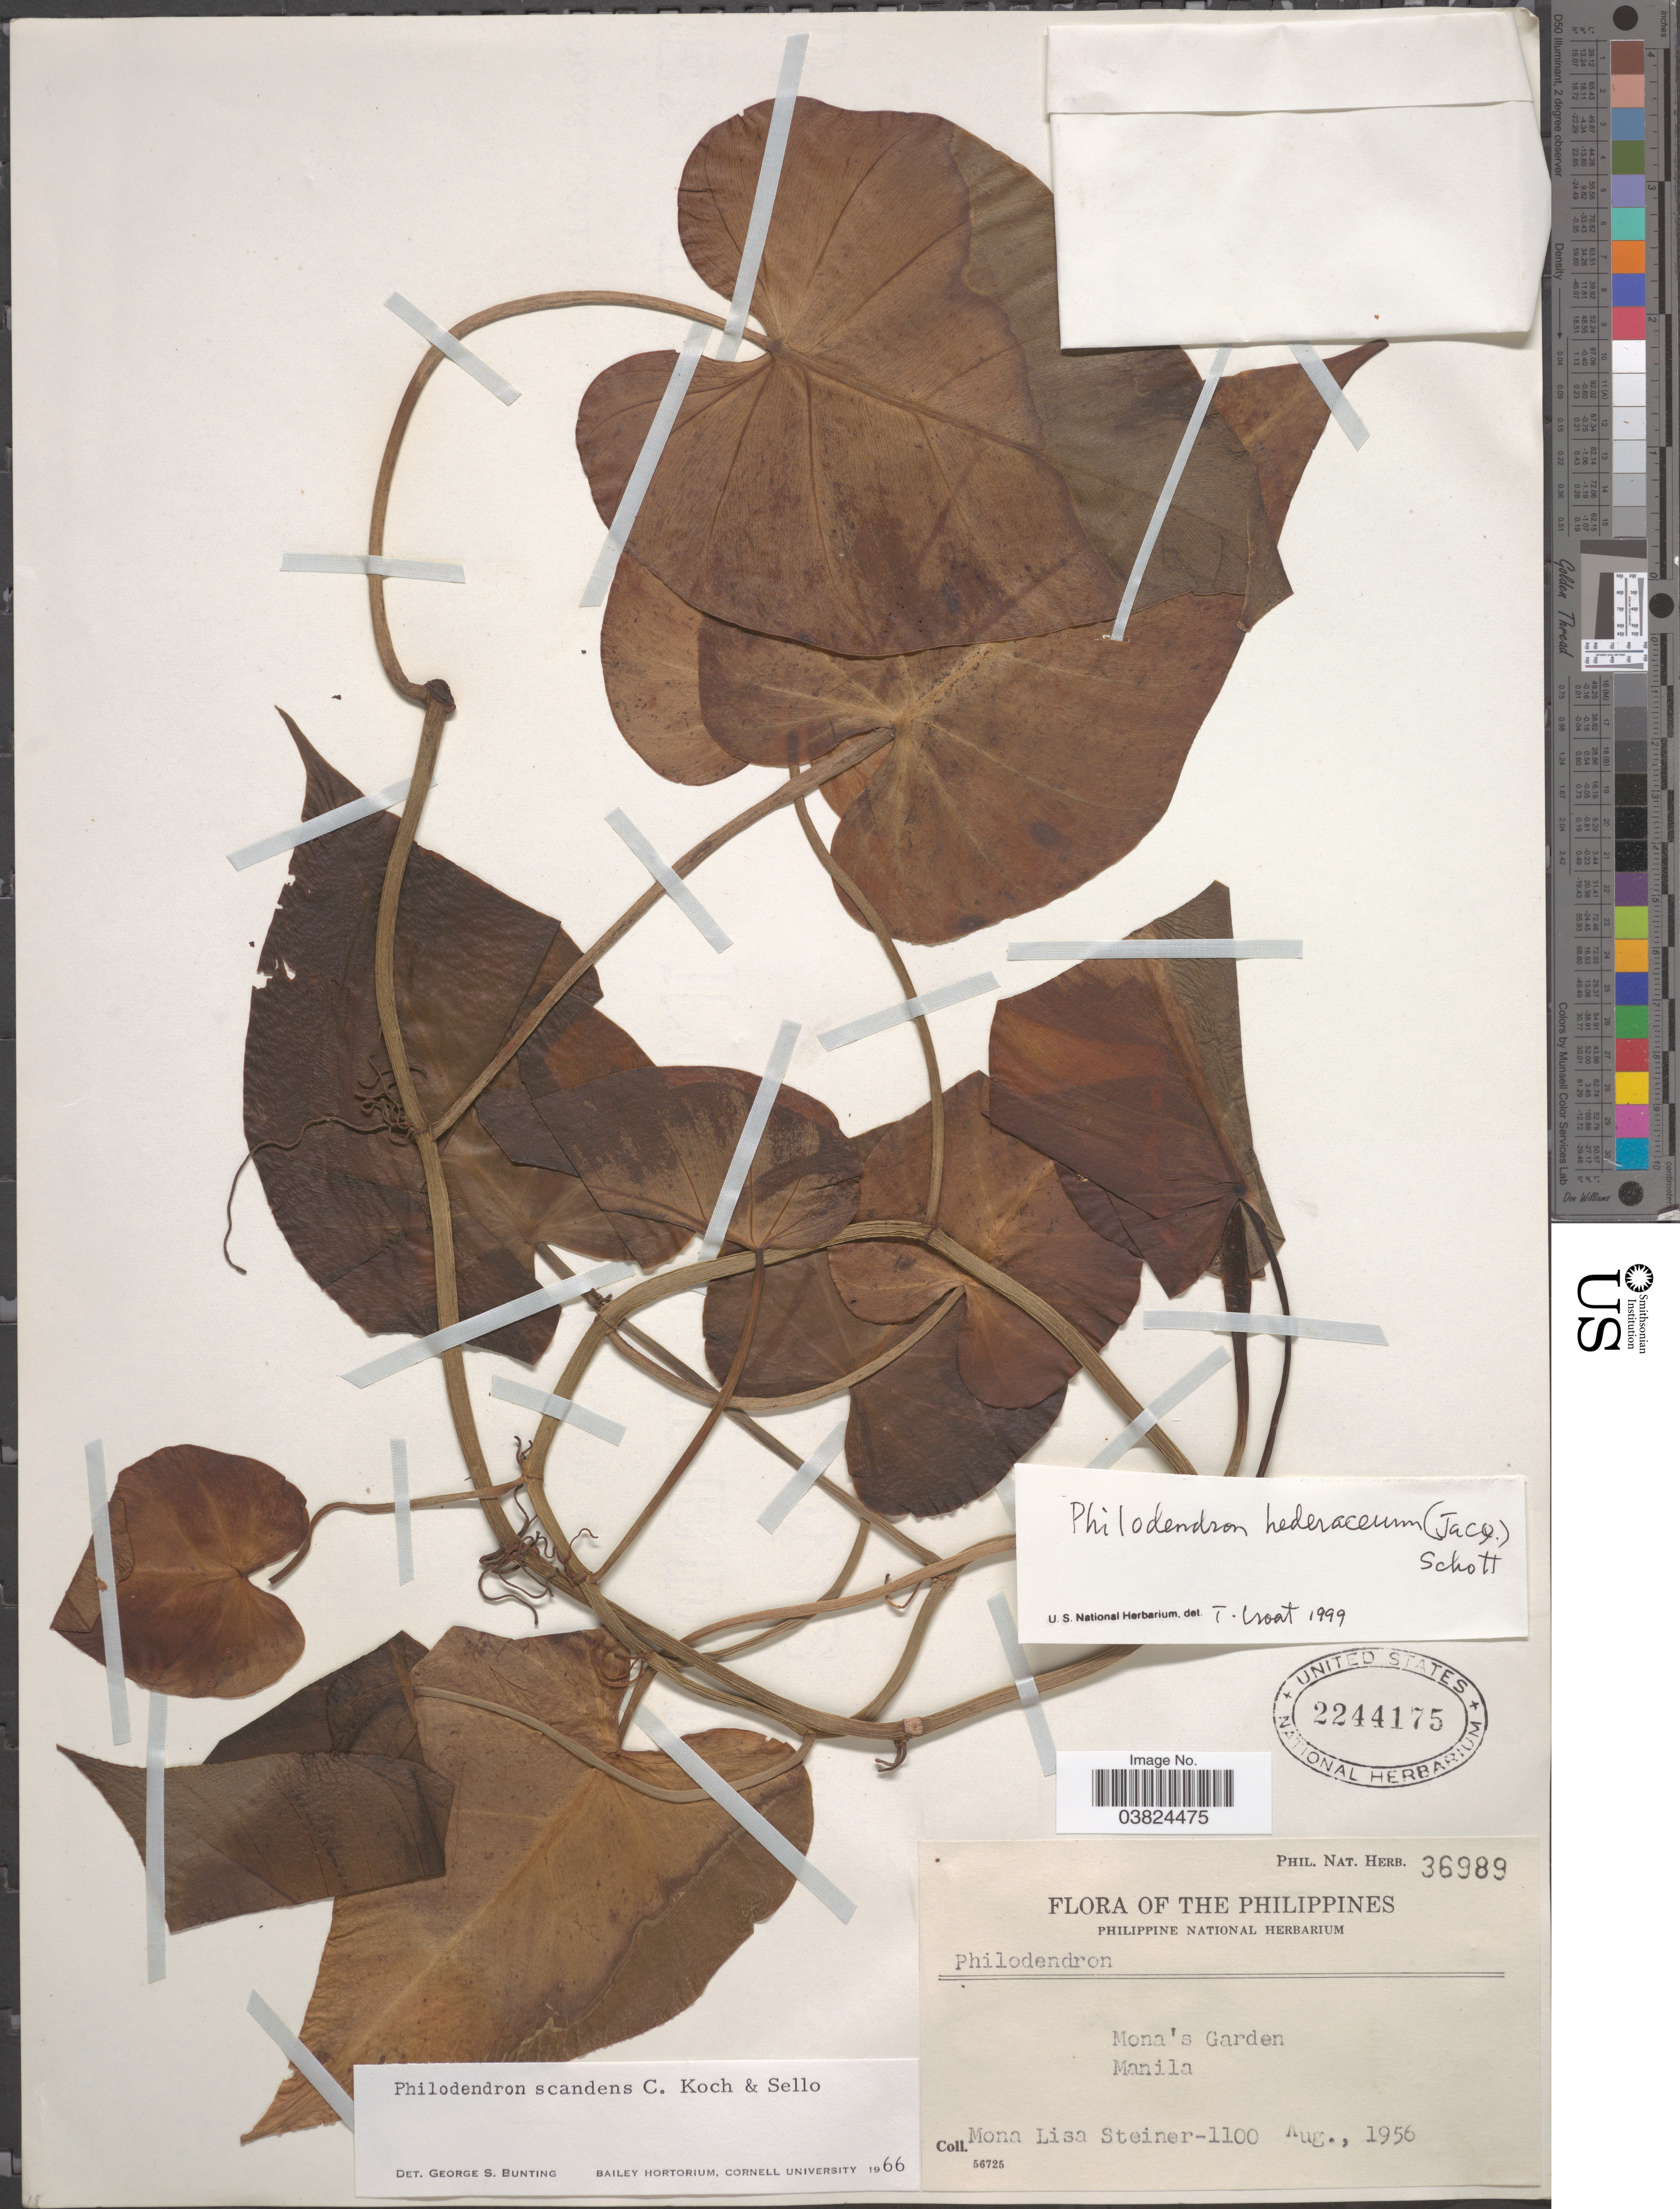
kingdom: Plantae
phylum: Tracheophyta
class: Liliopsida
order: Alismatales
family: Araceae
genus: Philodendron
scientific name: Philodendron hederaceum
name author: (Jacq.) Schott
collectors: M. Steiner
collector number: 1100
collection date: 1956-08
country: Philippines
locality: Mona's Garden, Manila.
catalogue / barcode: US 2244175